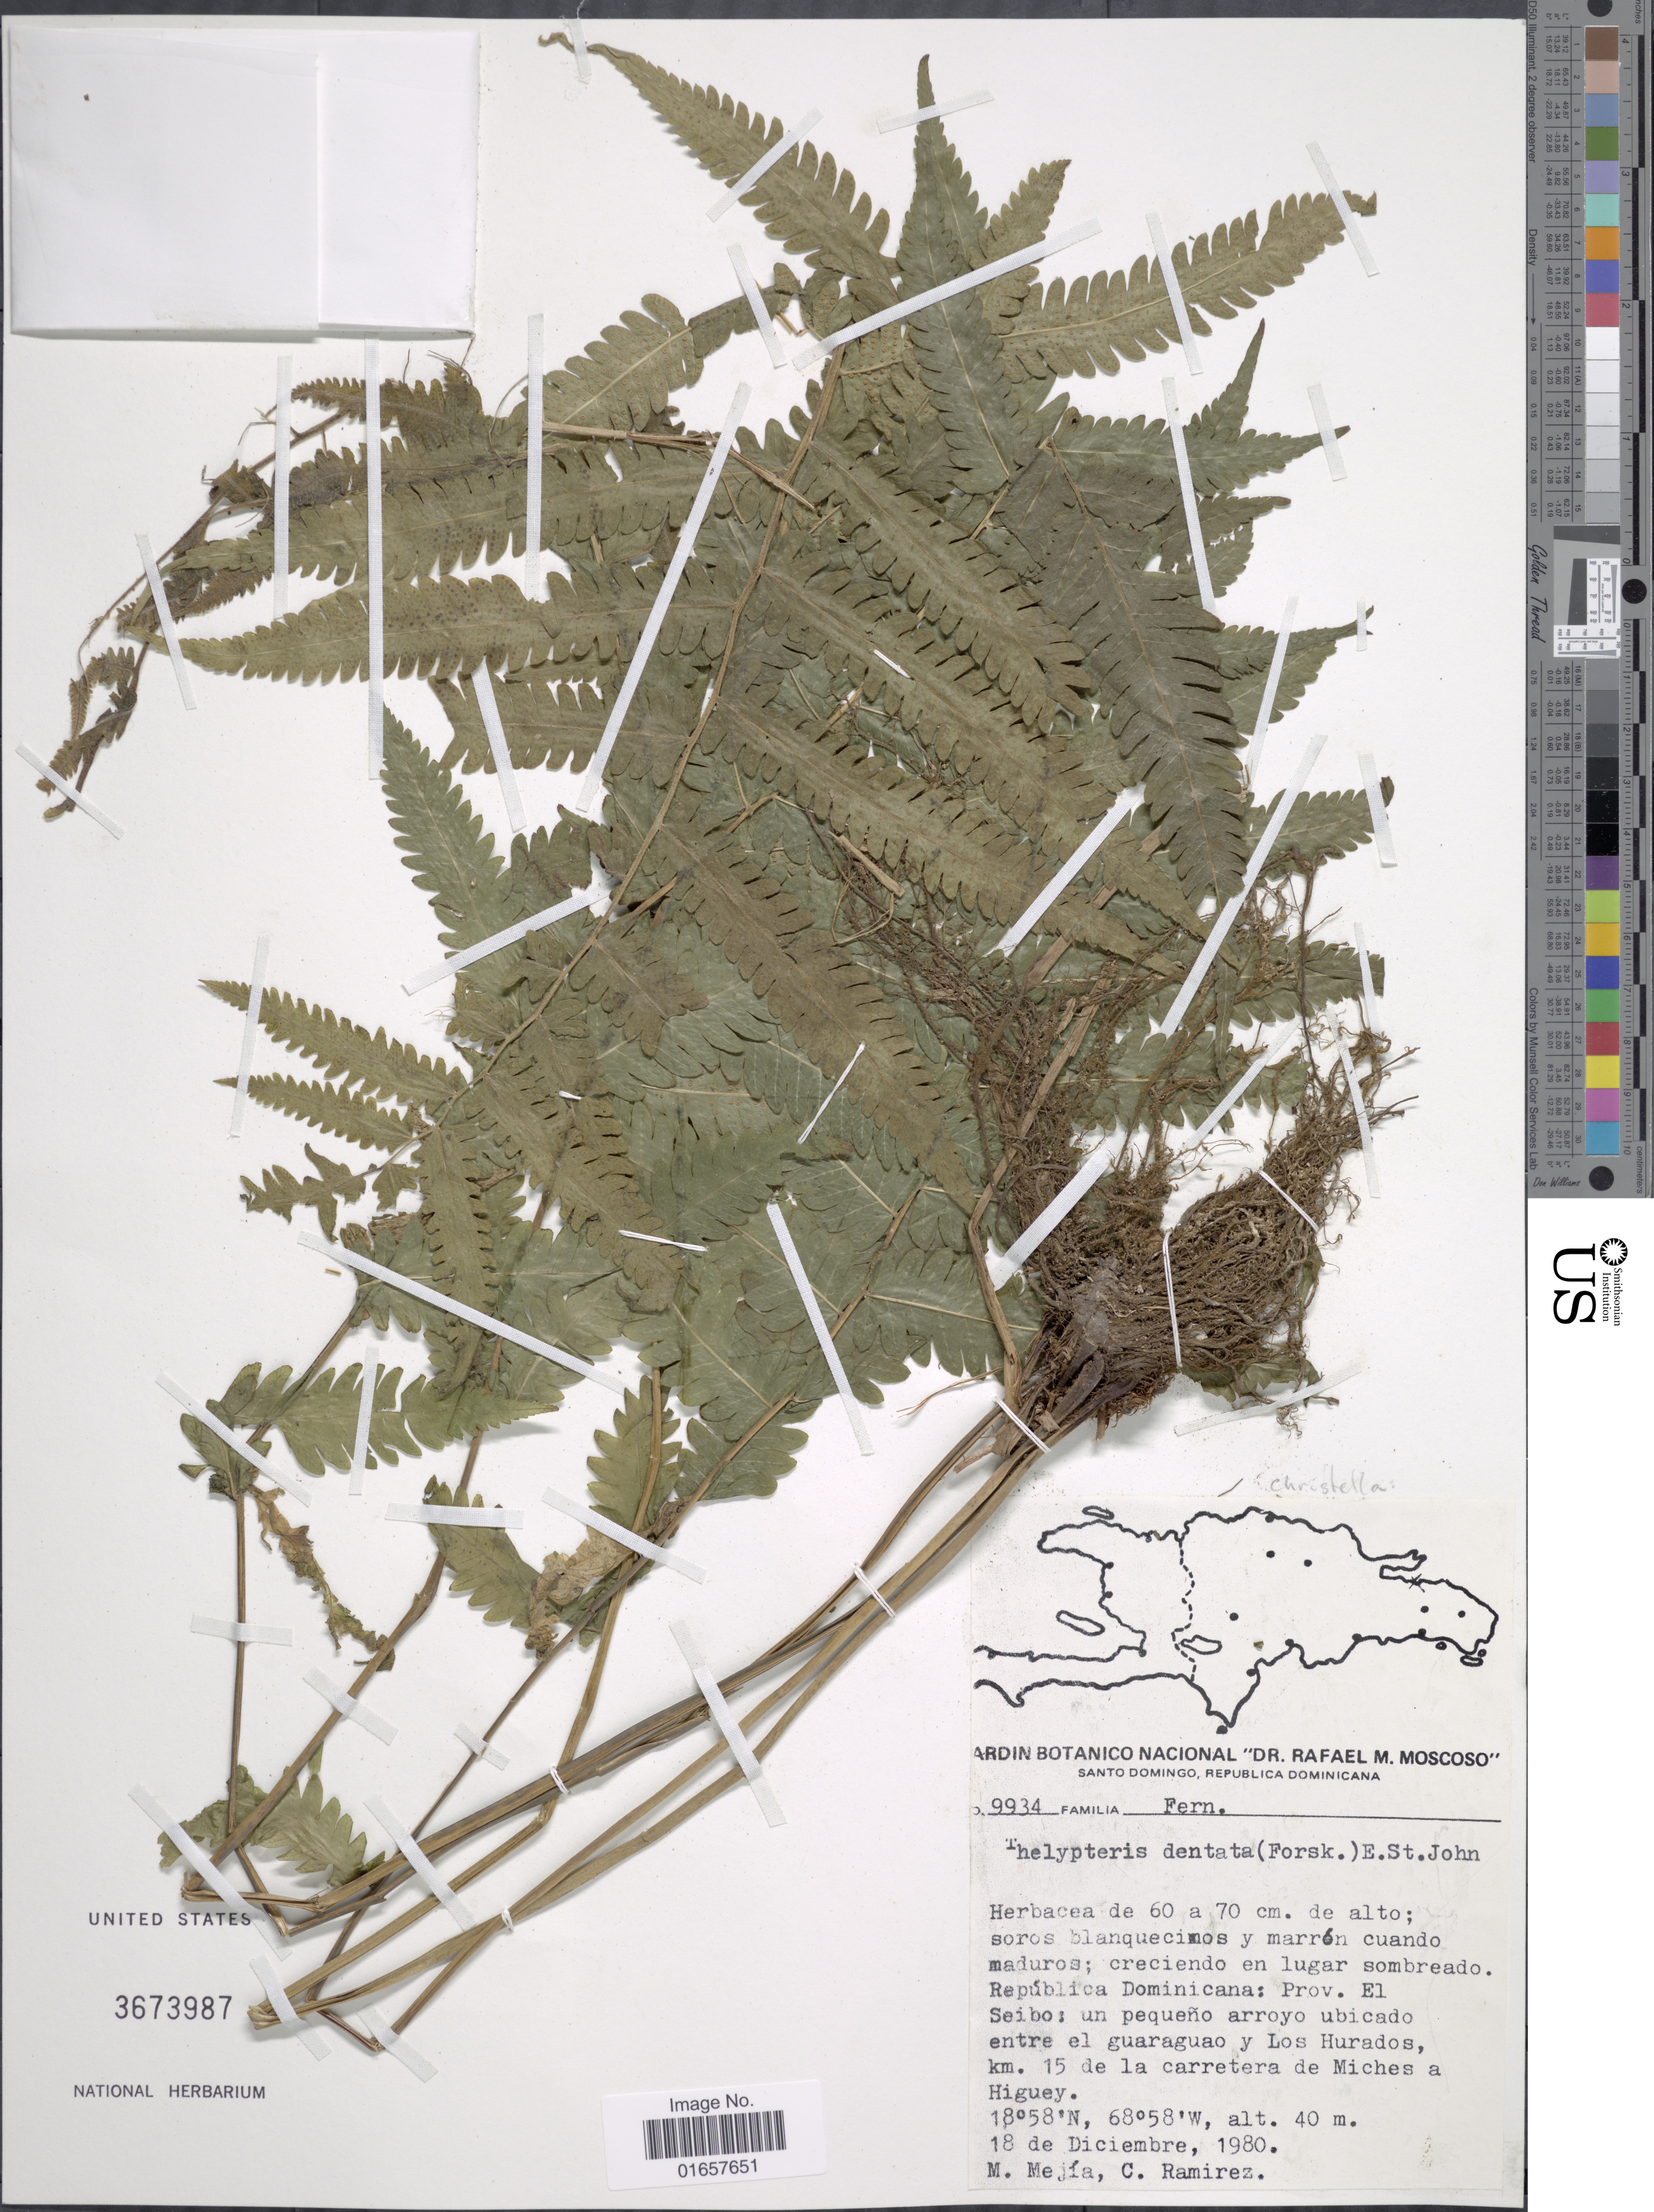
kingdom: Plantae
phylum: Tracheophyta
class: Polypodiopsida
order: Polypodiales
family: Thelypteridaceae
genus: Christella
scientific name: Christella dentata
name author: (Forssk.) Brownsey & Jermy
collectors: M. Mejia & C. Ramirez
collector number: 9934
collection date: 1980-12-18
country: Dominican Republic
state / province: El Seíbo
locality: Santo Domingo, Republica Dominica, un pequeño arroyo ubicado entre el guaraguao y Los Hurados, km. 15 de la carretera de Miches a Higuey.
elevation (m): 40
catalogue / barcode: US 3673987